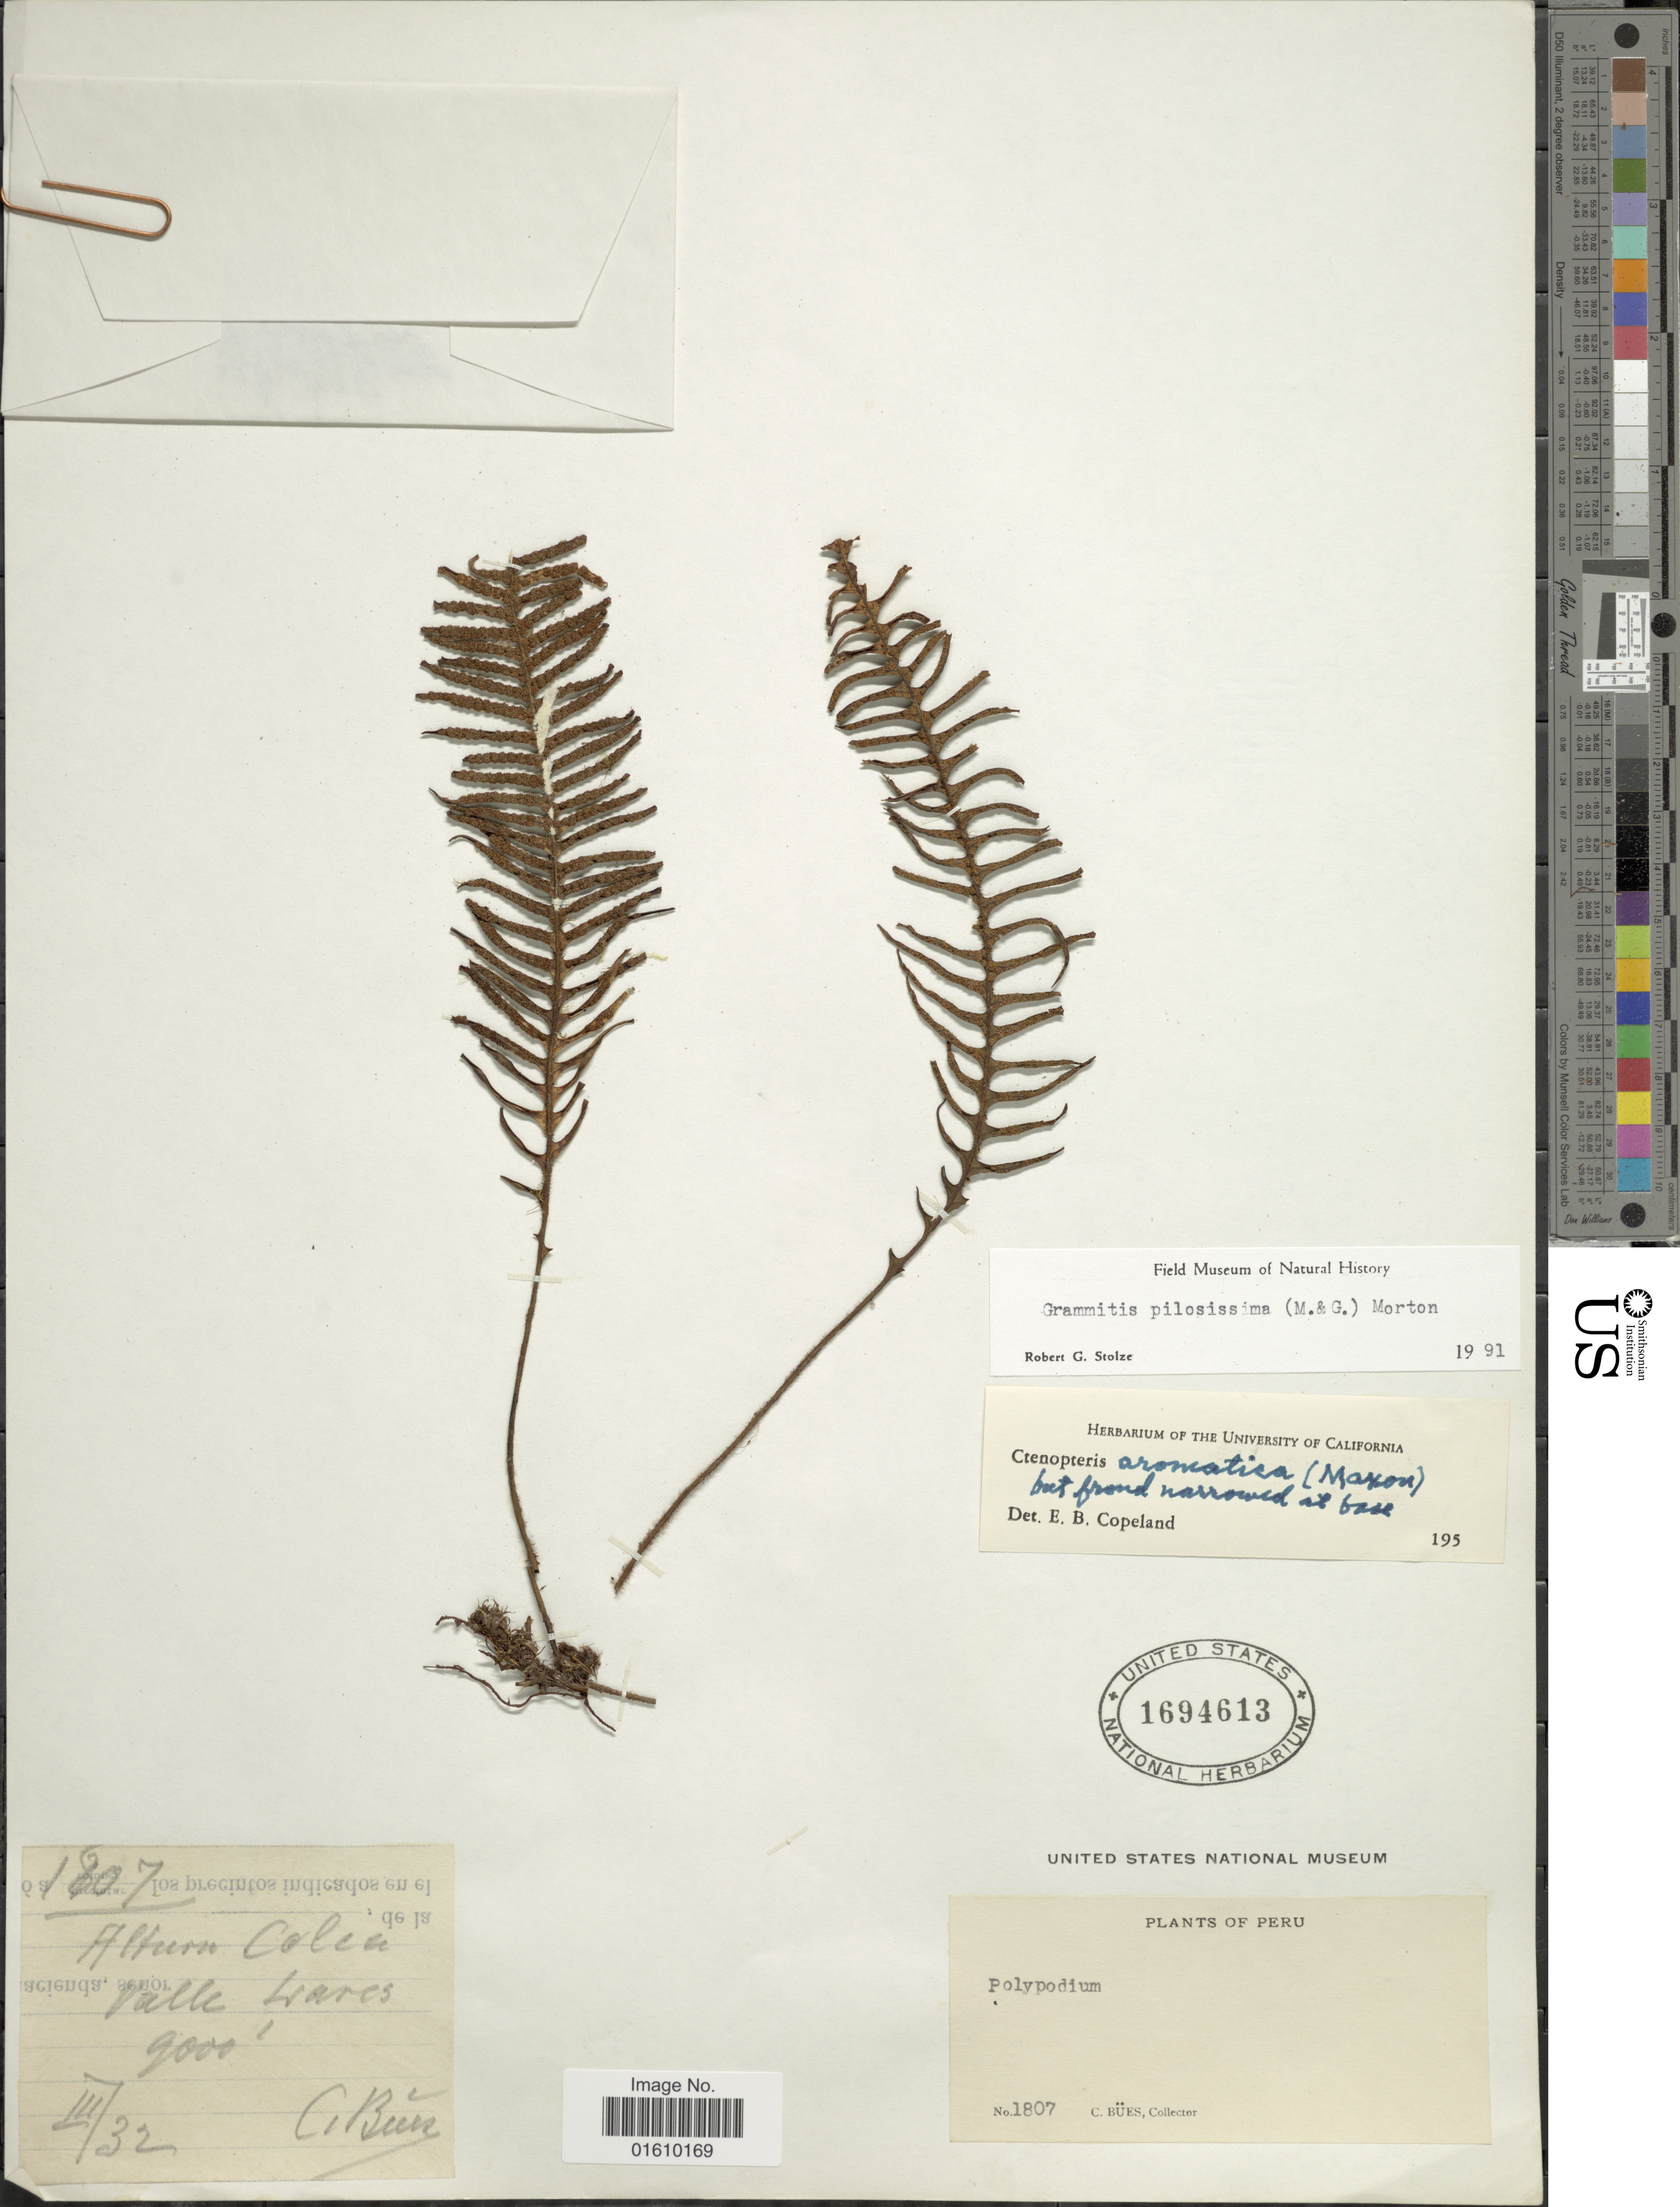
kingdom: Plantae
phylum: Tracheophyta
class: Polypodiopsida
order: Polypodiales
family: Polypodiaceae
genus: Melpomene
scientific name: Melpomene pilosissima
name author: (M. Martens & Galeotti) A.R. Sm. & R.C. Moran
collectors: C. Bues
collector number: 1807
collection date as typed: Transcribed d/m/y: /3/32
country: Peru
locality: Alturo Colca, Valle Wares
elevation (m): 2743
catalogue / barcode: US 1694613